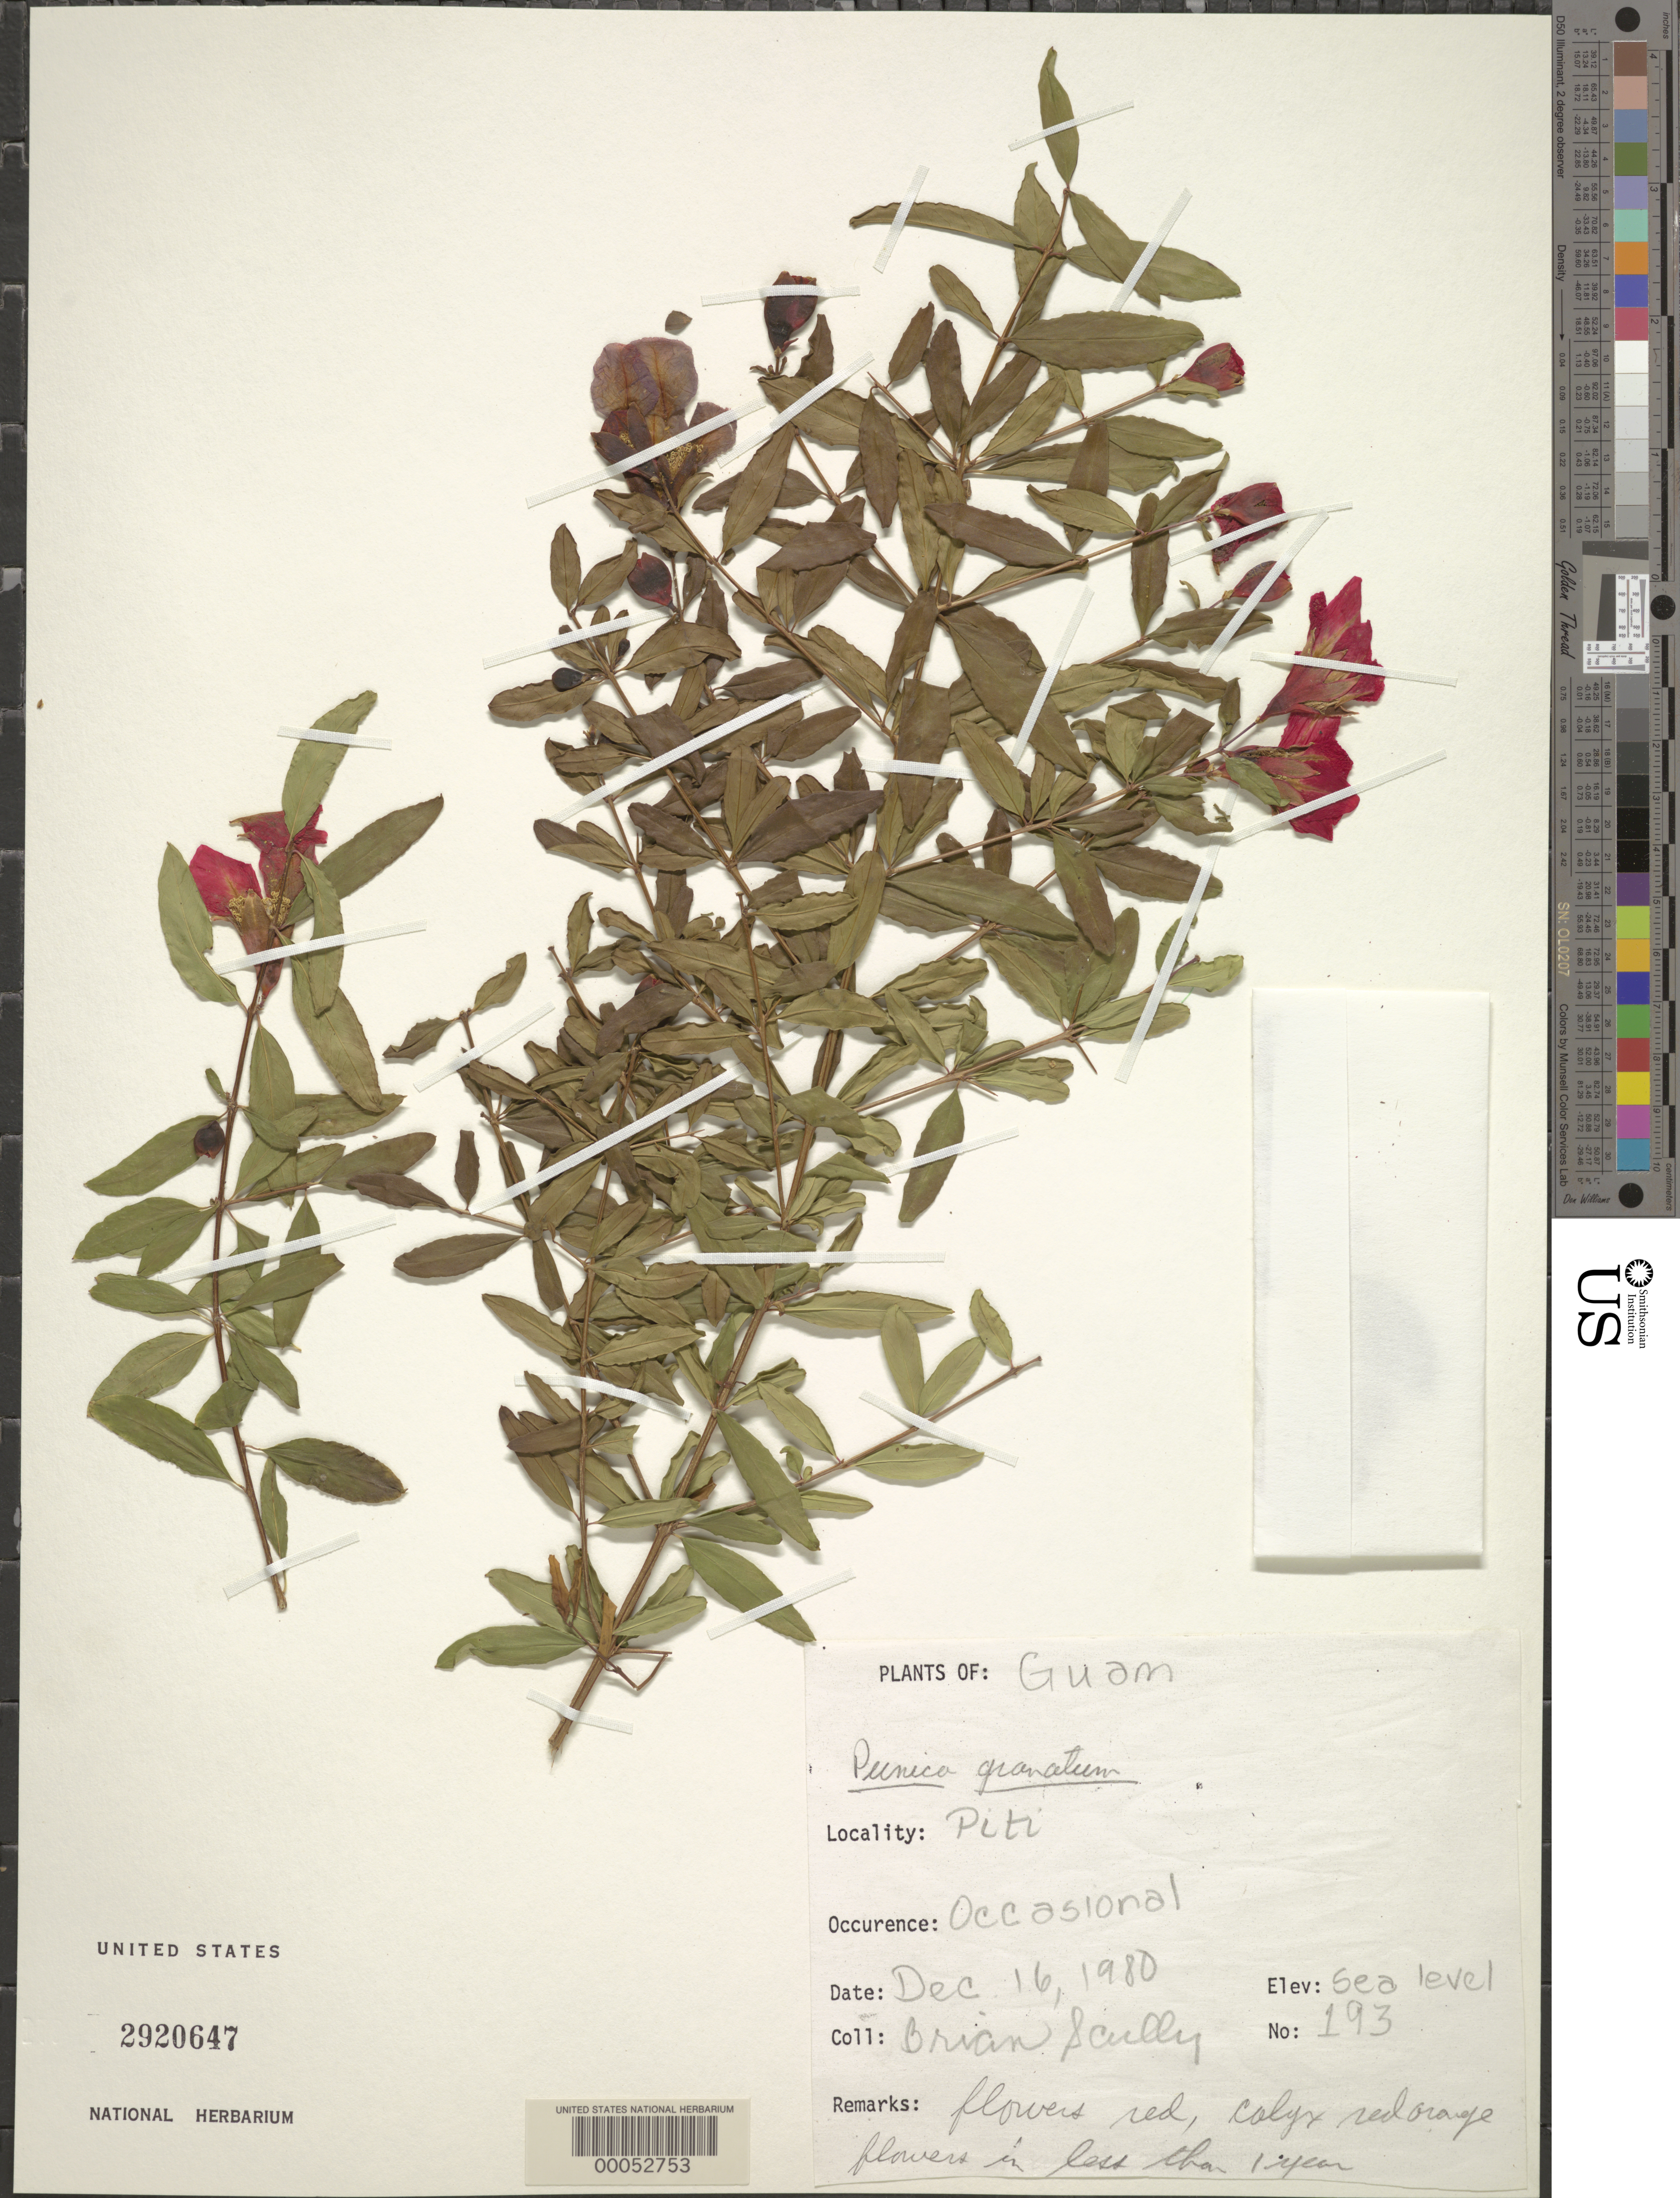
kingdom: Plantae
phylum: Tracheophyta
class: Magnoliopsida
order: Myrtales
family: Lythraceae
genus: Punica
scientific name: Punica granatum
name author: L.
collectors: B. Scully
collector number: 193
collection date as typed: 16 Dec 1980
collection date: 1980-12-16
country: Guam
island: Guam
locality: Piti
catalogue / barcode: US 2920647